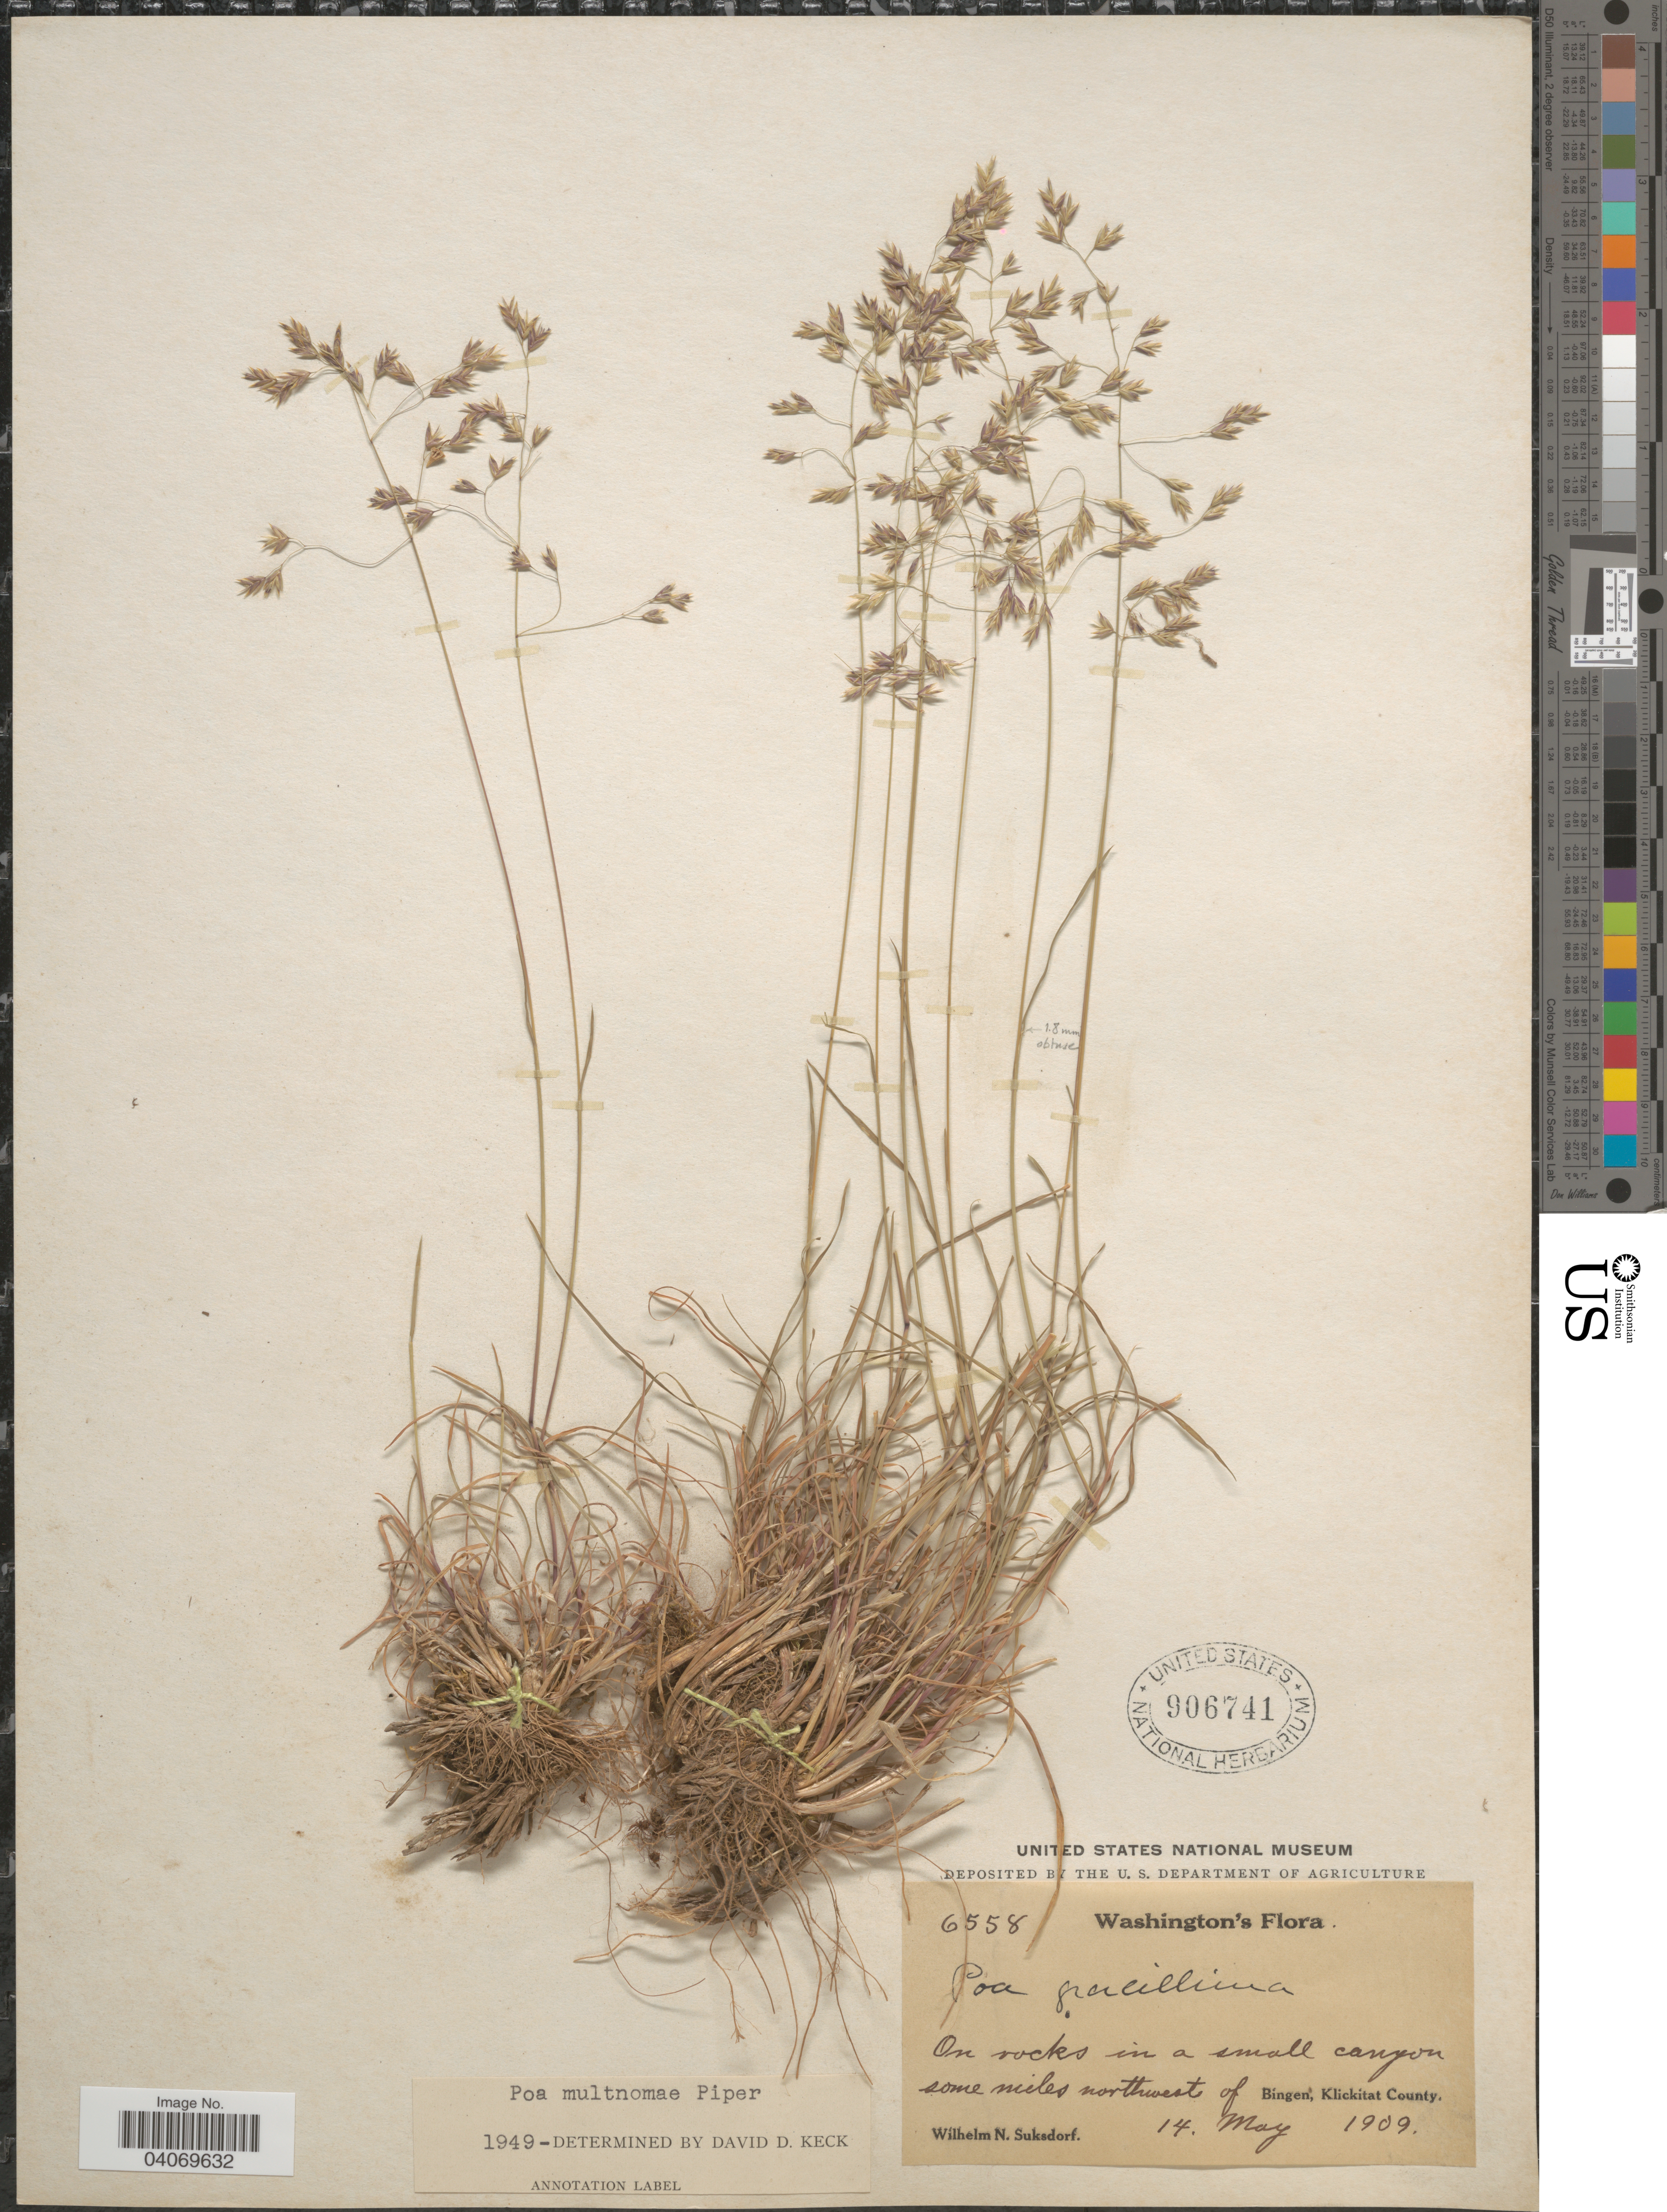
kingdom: Plantae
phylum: Tracheophyta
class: Liliopsida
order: Poales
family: Poaceae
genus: Poa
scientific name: Poa x multnomae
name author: Piper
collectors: W. N. Suksdorf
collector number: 6558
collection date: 1909-05-14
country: United States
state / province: Washington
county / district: Klickitat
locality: On rocks in a small canyon some miles northwest of Bingen, Klickitat County.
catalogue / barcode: US 906741